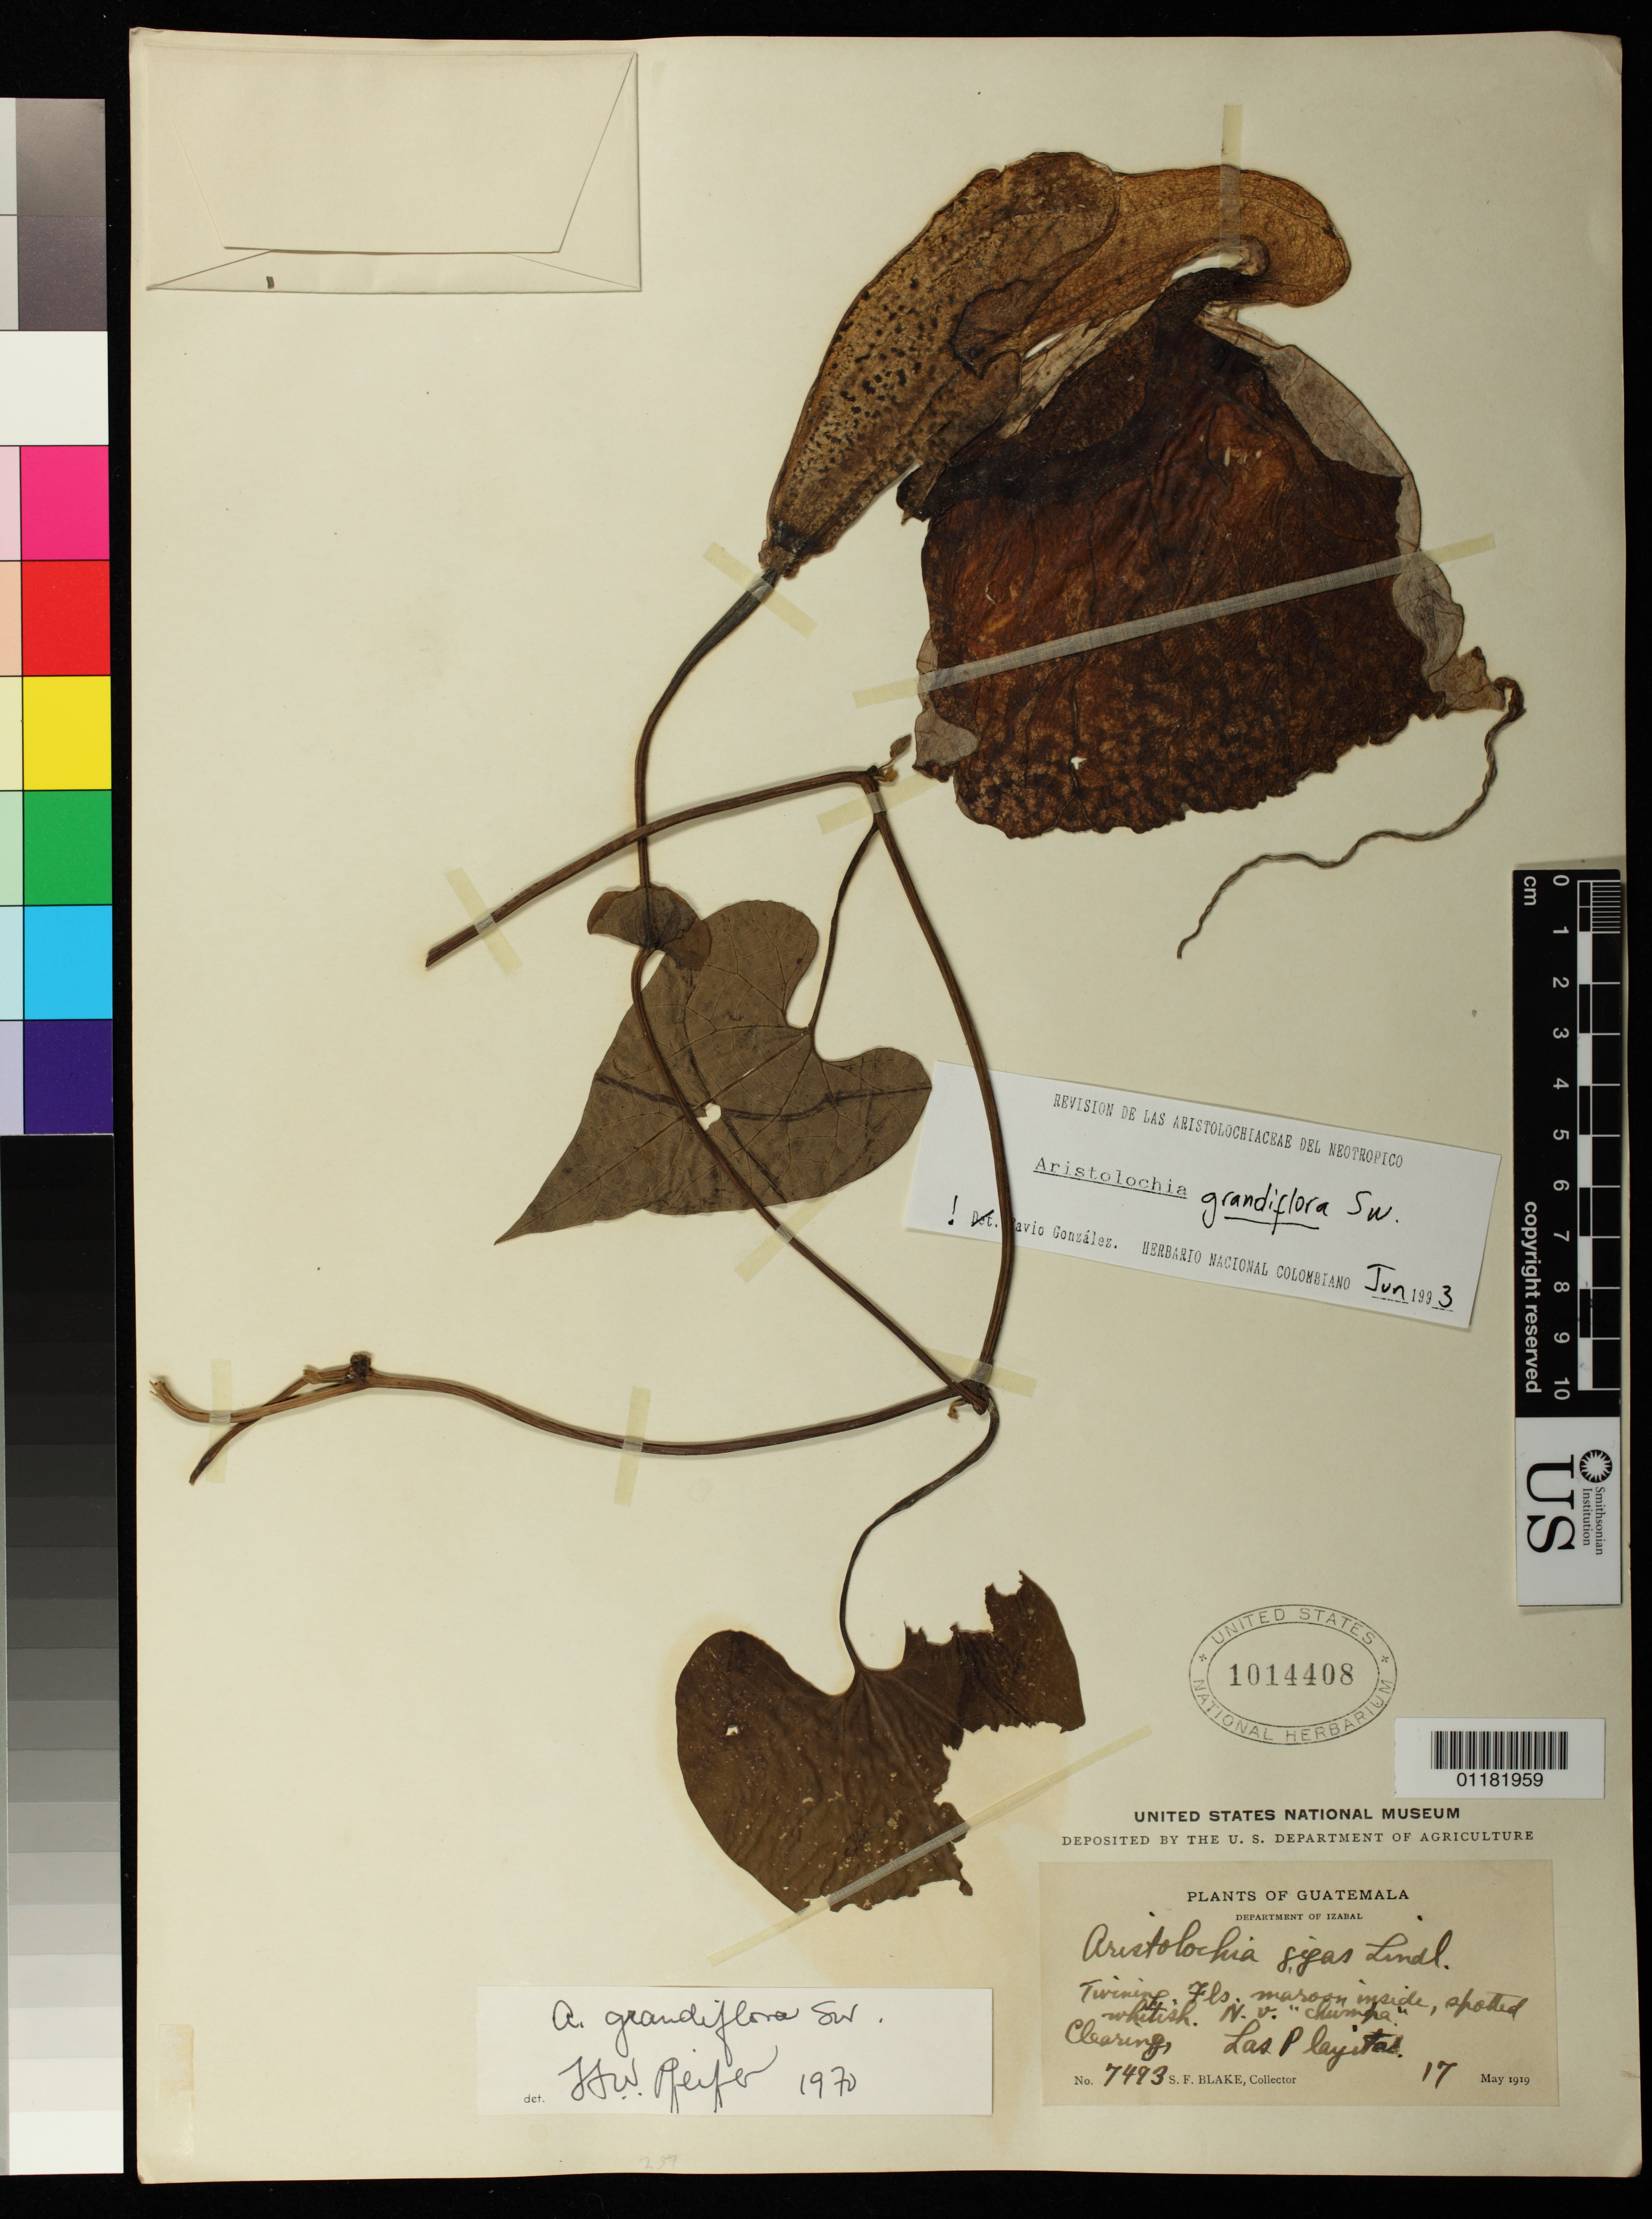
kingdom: Plantae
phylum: Tracheophyta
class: Magnoliopsida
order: Piperales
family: Aristolochiaceae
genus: Aristolochia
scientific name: Aristolochia grandiflora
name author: Sw.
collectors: S. Blake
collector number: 7493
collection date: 1919-05-17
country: Guatemala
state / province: Izabal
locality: Clearing, Las Playitas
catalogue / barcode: US 1014408